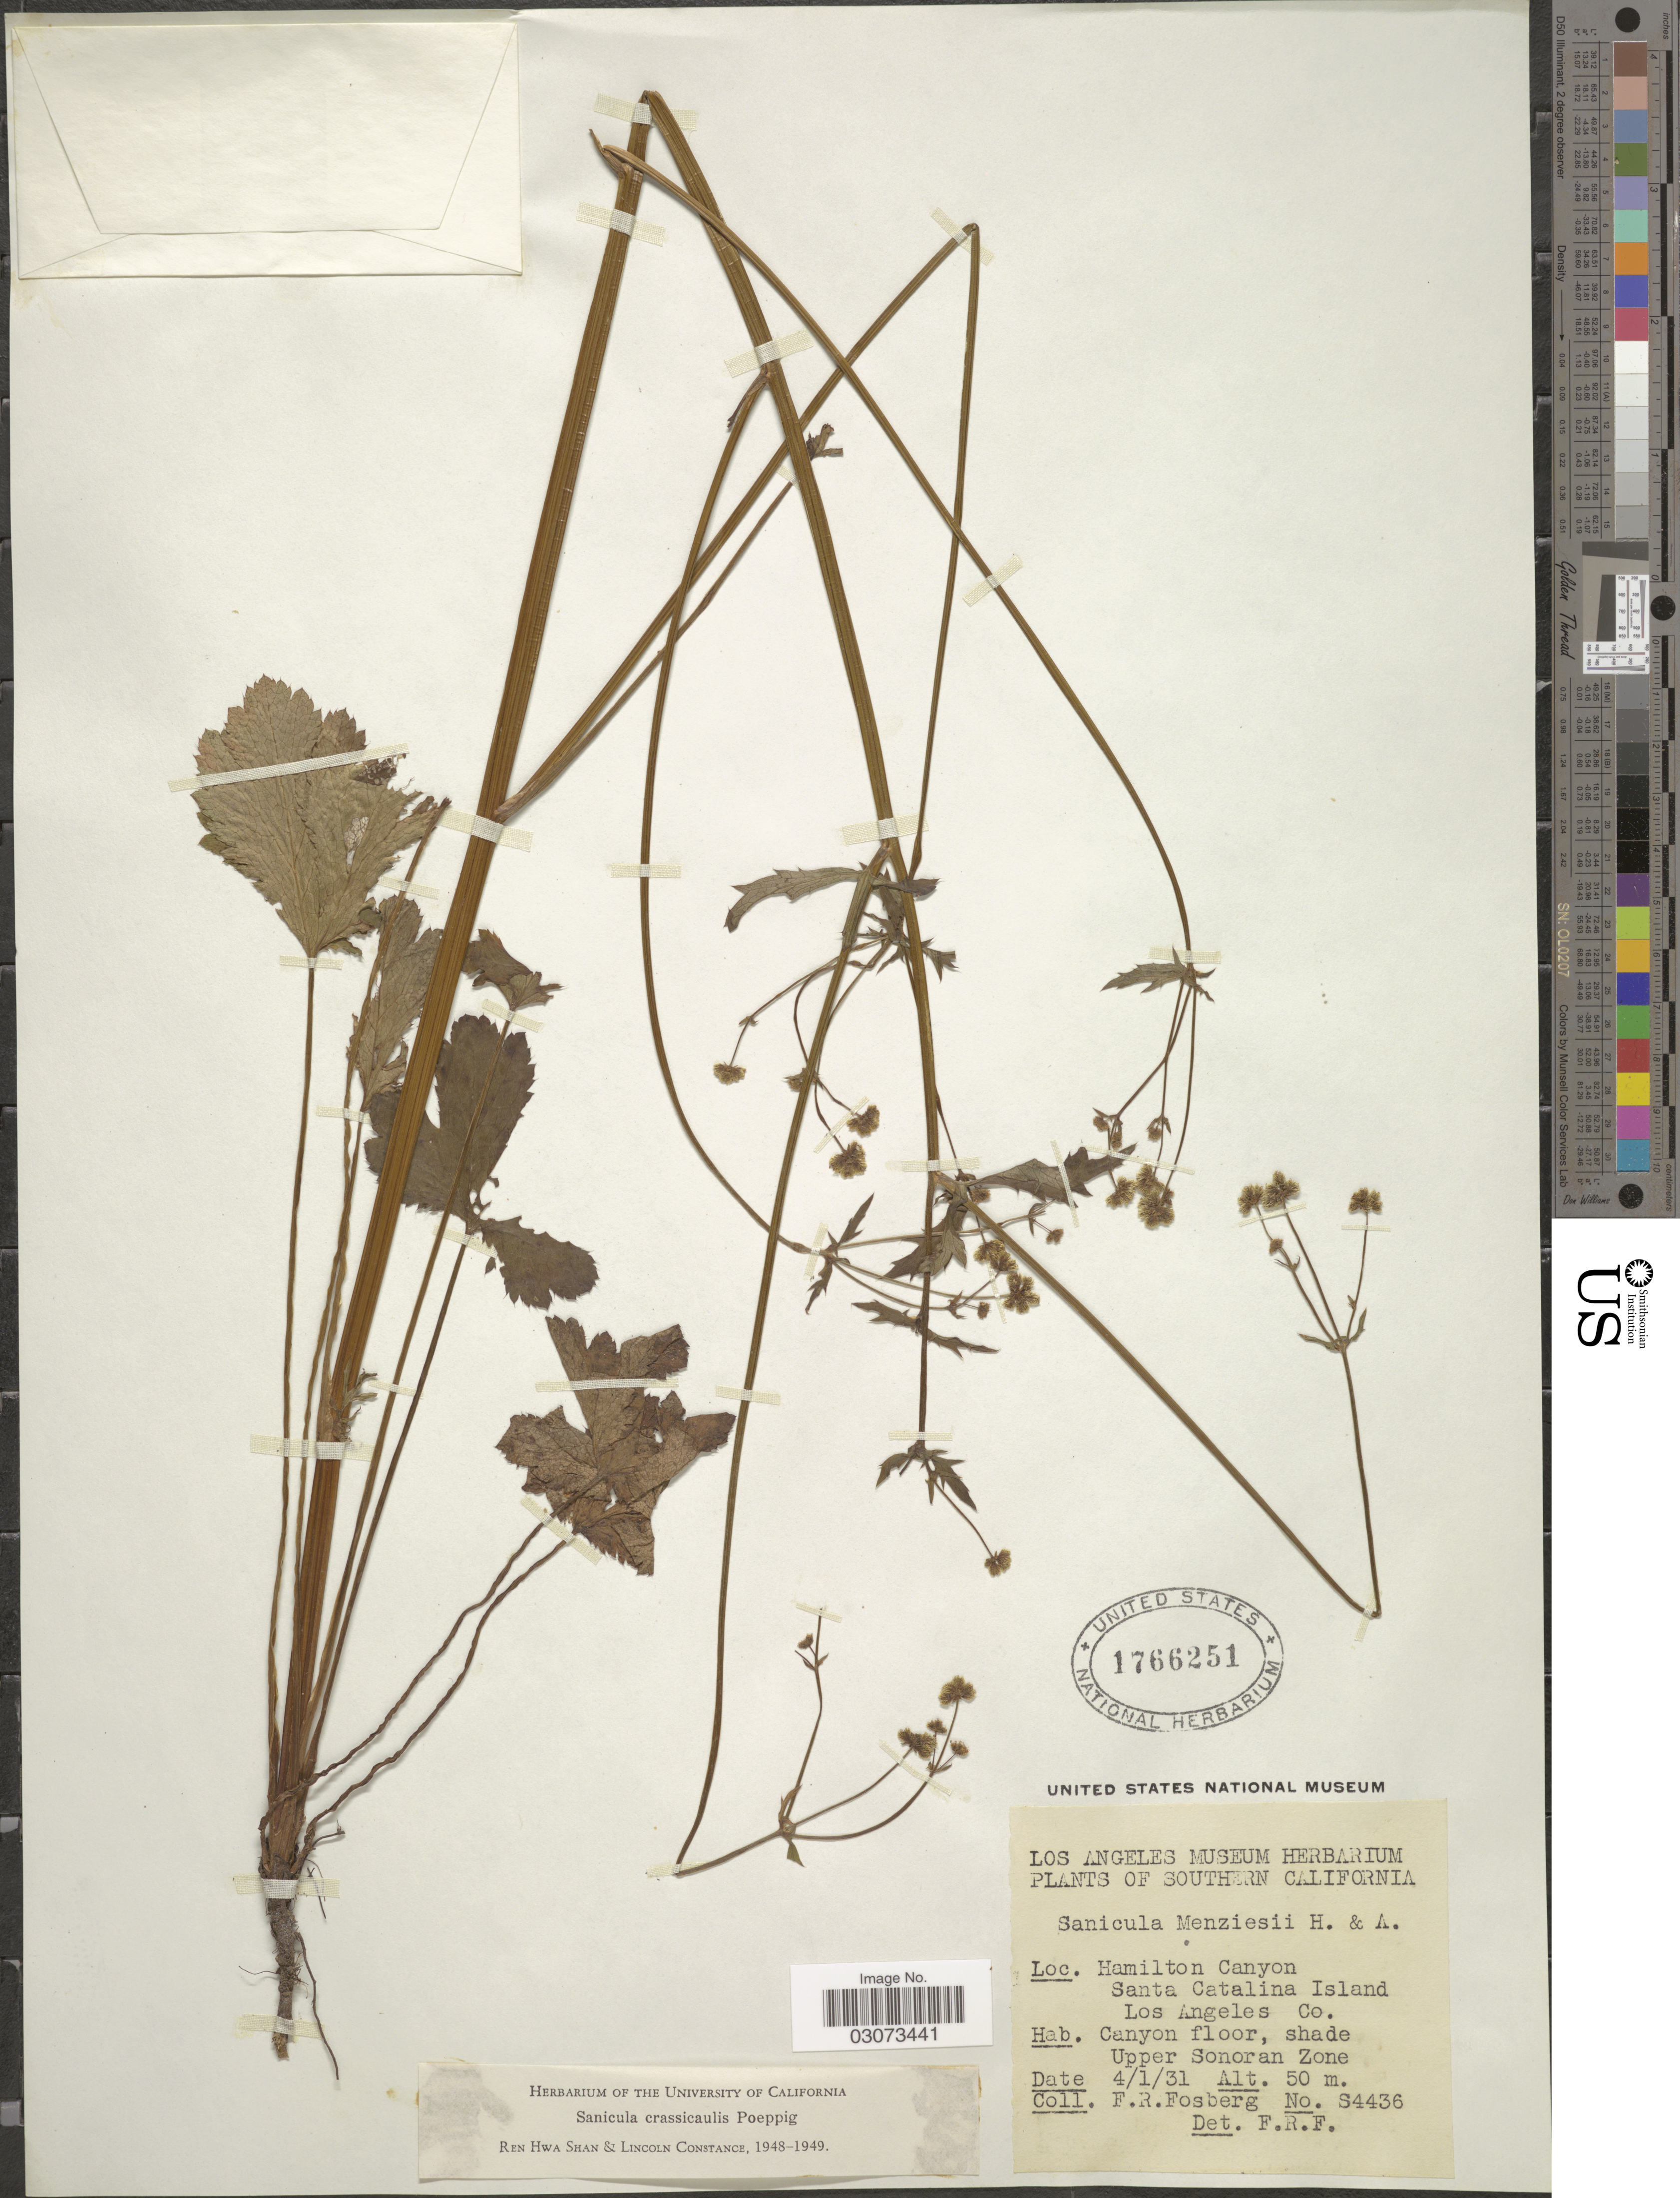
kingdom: Plantae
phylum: Tracheophyta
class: Magnoliopsida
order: Apiales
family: Apiaceae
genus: Sanicula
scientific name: Sanicula crassicaulis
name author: Poepp. ex DC.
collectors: F. R. Fosberg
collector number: S4436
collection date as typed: Transcribed d/m/y: 1/4/31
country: United States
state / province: California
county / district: Los Angeles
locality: Southern California. Hamilton Canyon. Santa Catalina Island Los Angeles Co. Canyon floor, shade Upper Sonoran Zone.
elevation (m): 50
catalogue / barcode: US 1766251